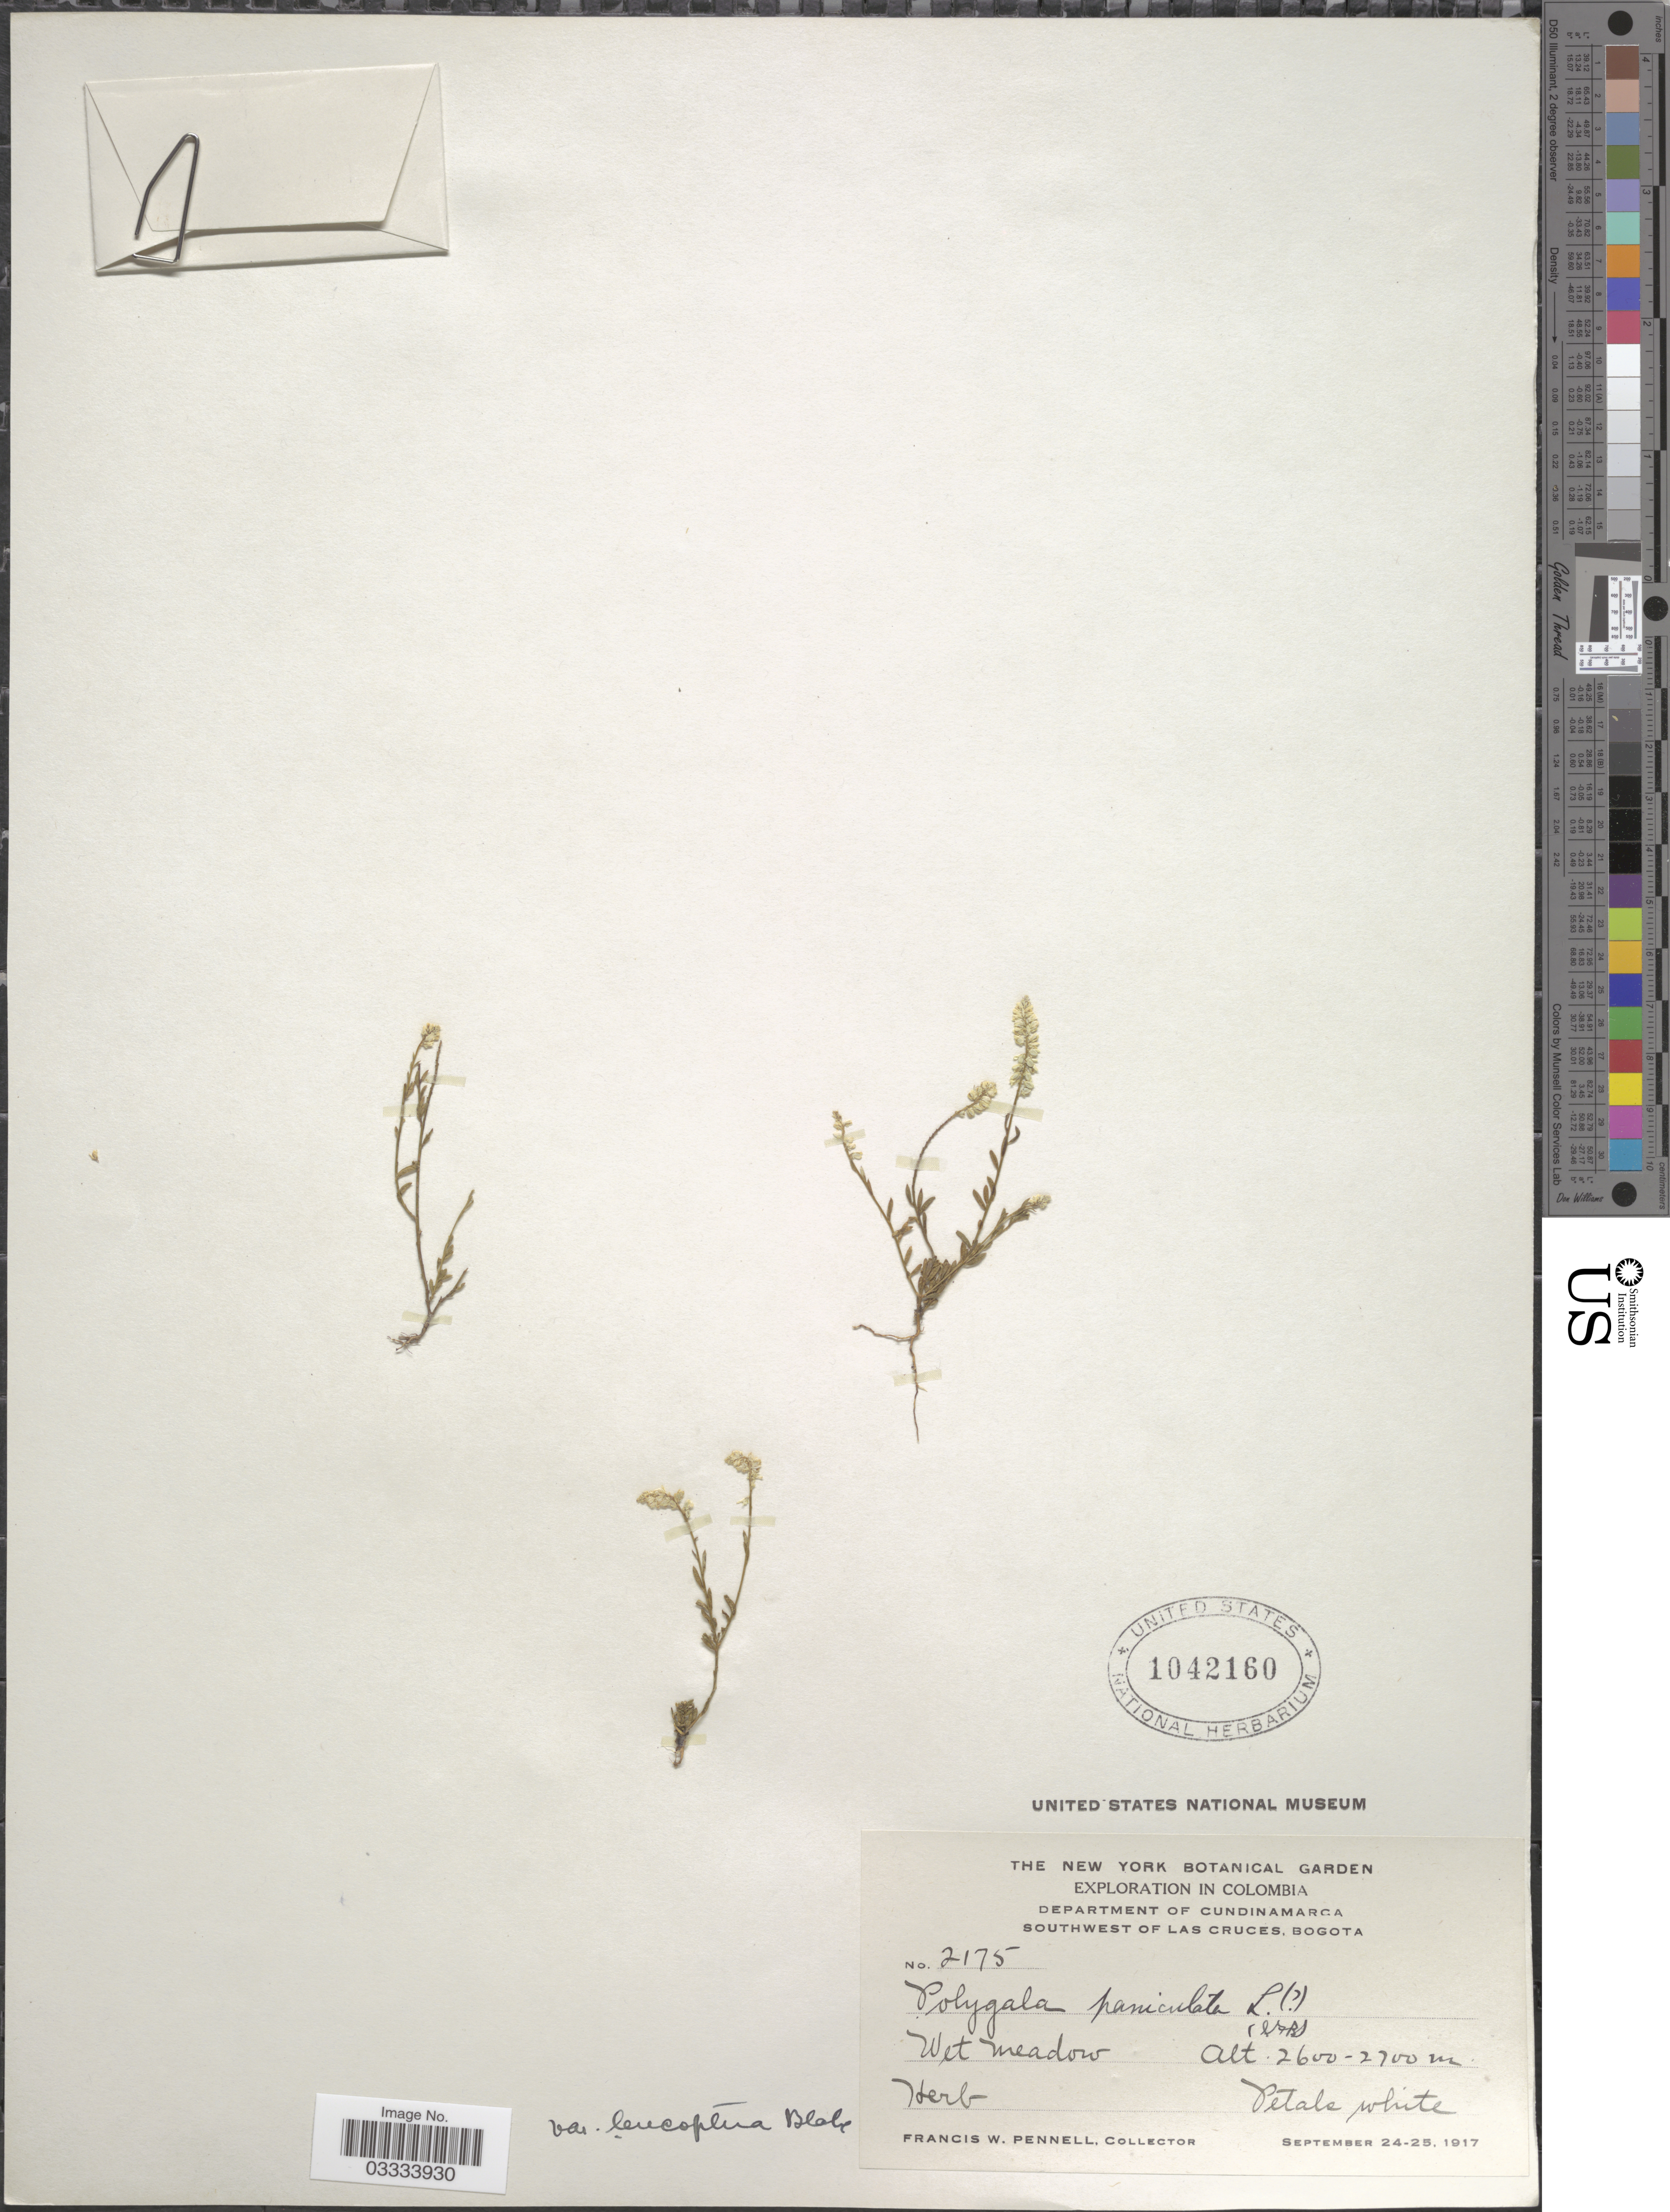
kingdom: Plantae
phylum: Tracheophyta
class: Magnoliopsida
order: Fabales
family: Polygalaceae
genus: Polygala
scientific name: Polygala paniculata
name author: L.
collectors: F. W. Pennell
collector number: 2175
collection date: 1917-09-24/1917-09-25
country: Colombia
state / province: Cundinamarca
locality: Department of Cundinamarca. Southwest of Las Cruces, Bogota.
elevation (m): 2600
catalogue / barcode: US 1042160